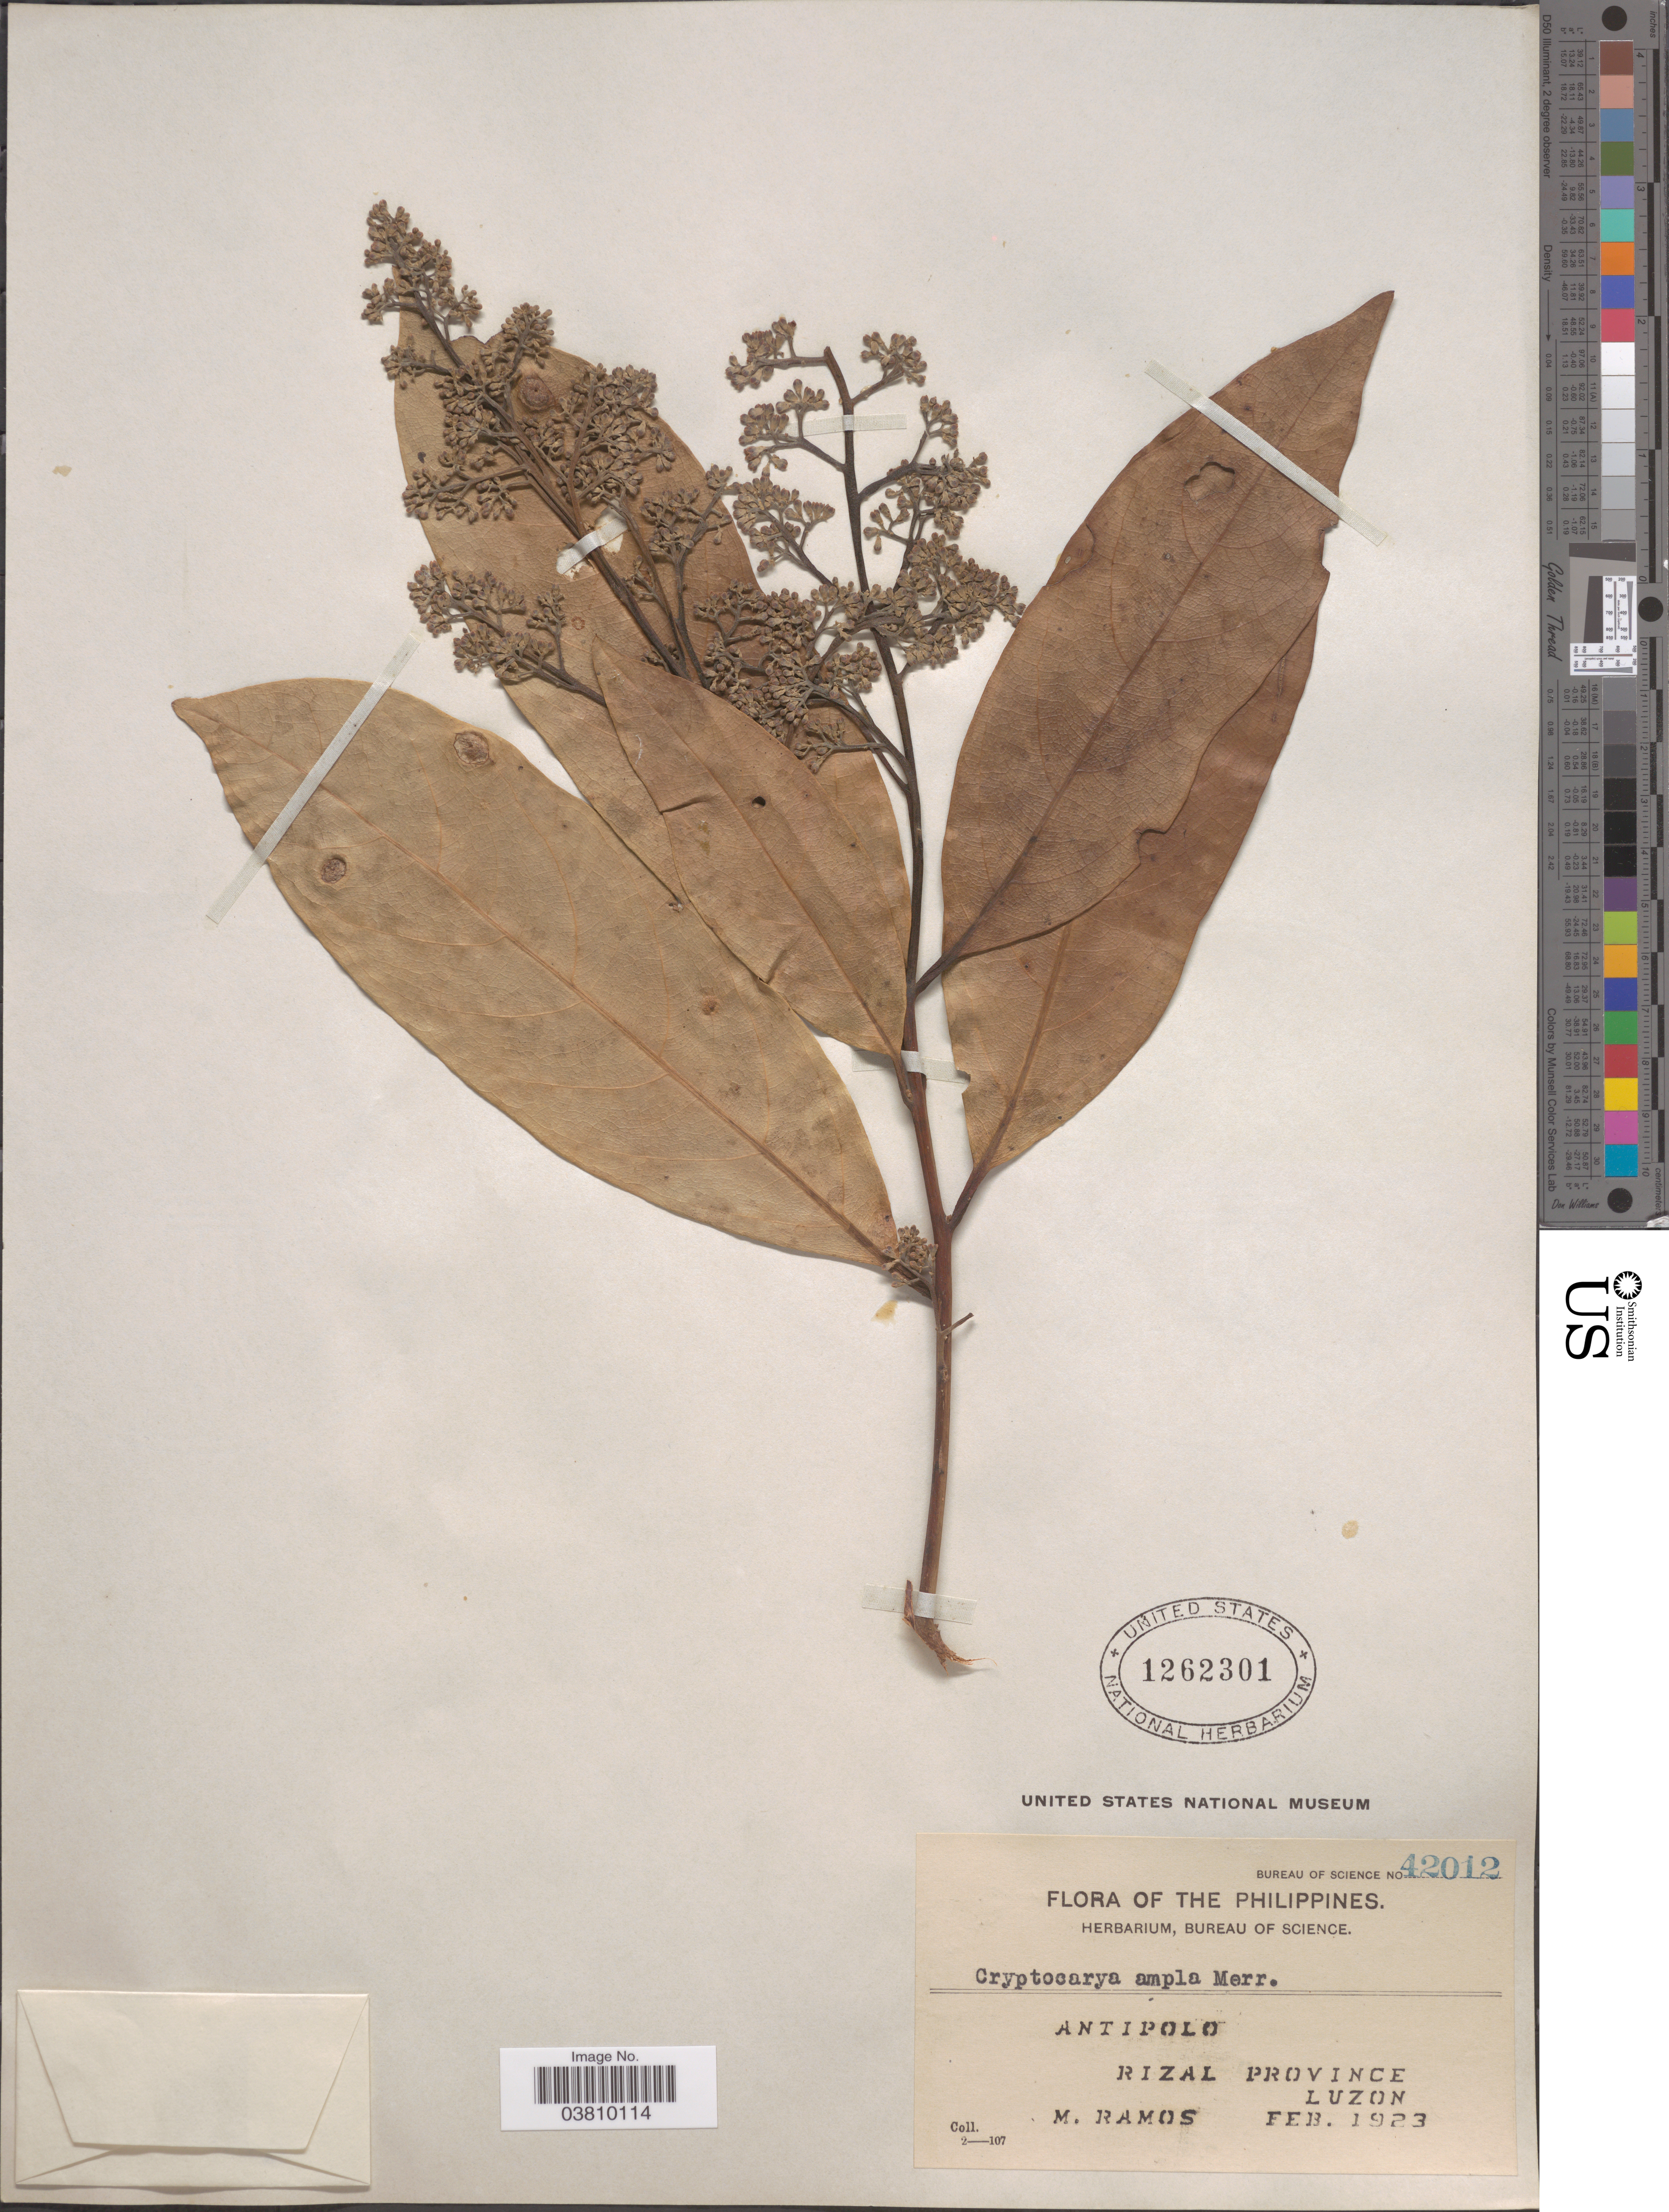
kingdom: Plantae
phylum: Tracheophyta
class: Magnoliopsida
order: Laurales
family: Lauraceae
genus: Cryptocarya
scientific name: Cryptocarya ampla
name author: Merr.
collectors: M. Ramos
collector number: Bureau of Science 42012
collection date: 1923-02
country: Philippines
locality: Antipolo, Rizal Province, Luzon.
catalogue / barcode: US 1262301